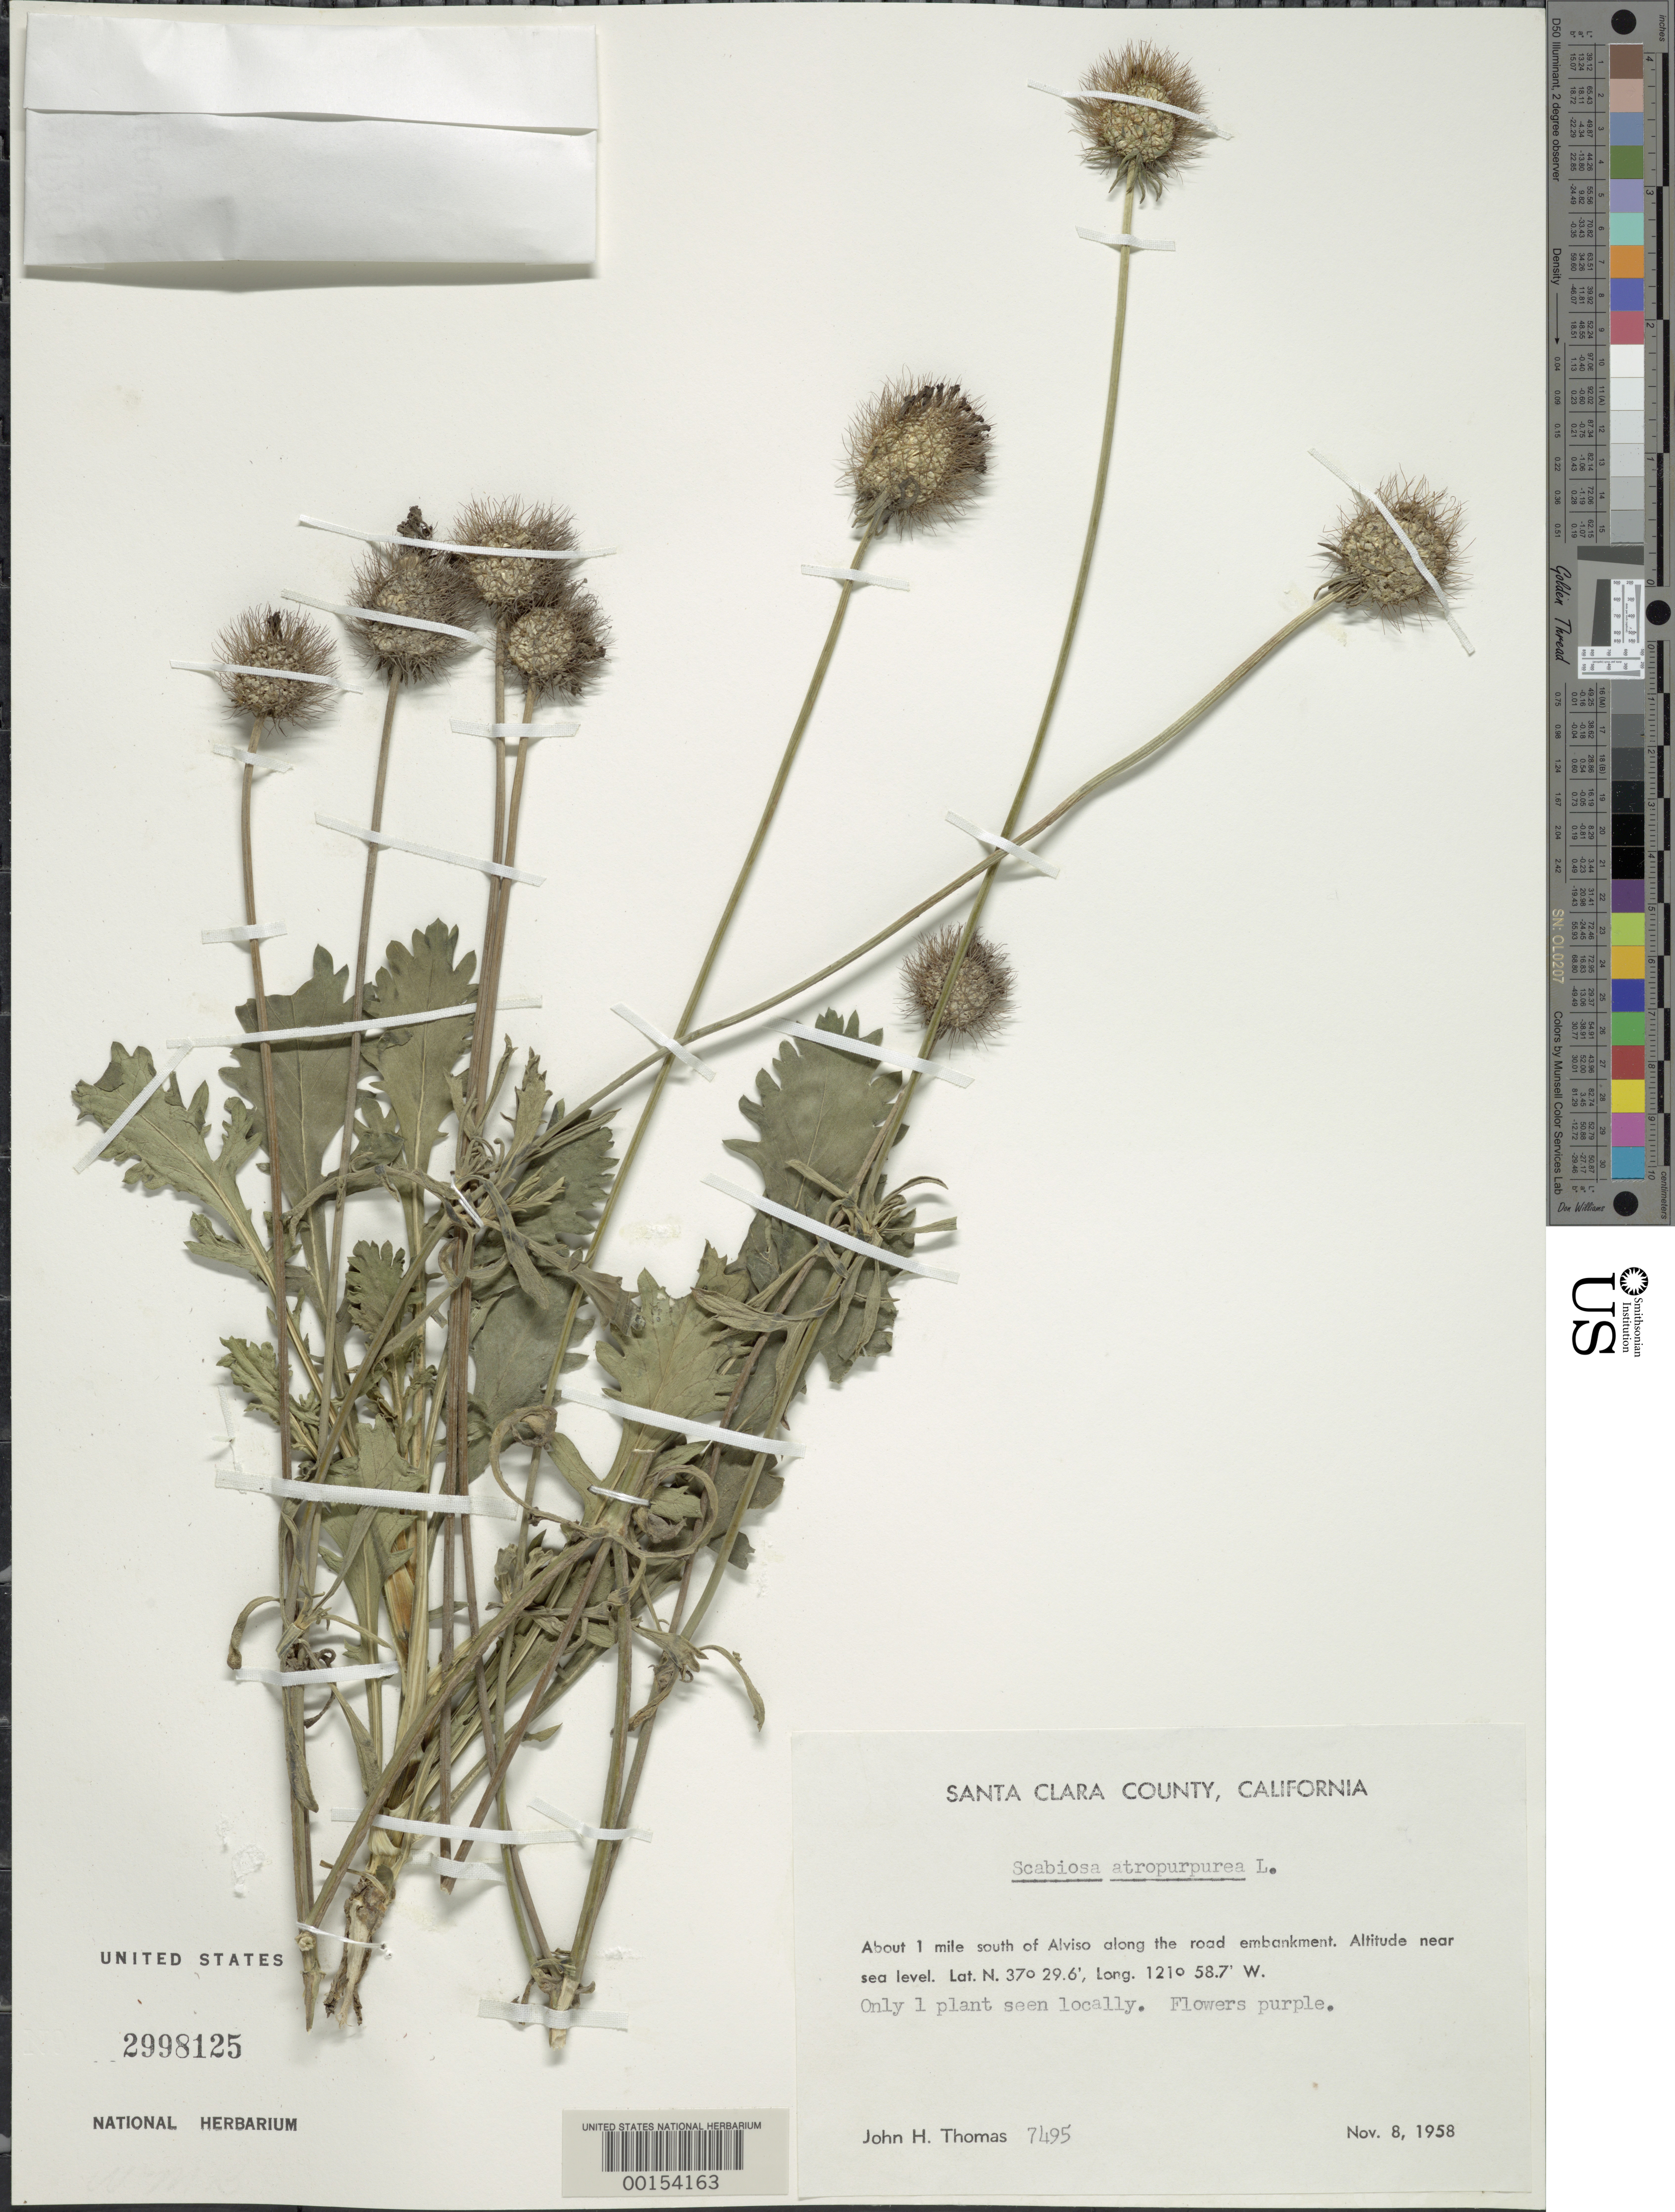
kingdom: Plantae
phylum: Tracheophyta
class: Magnoliopsida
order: Dipsacales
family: Caprifoliaceae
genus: Scabiosa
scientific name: Scabiosa atropurpurea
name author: L.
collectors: J. H. Thomas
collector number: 7495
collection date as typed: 08 Nov 1958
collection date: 1958-11-08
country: United States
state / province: California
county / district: Santa Clara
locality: S of Alviso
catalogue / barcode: US 2998125